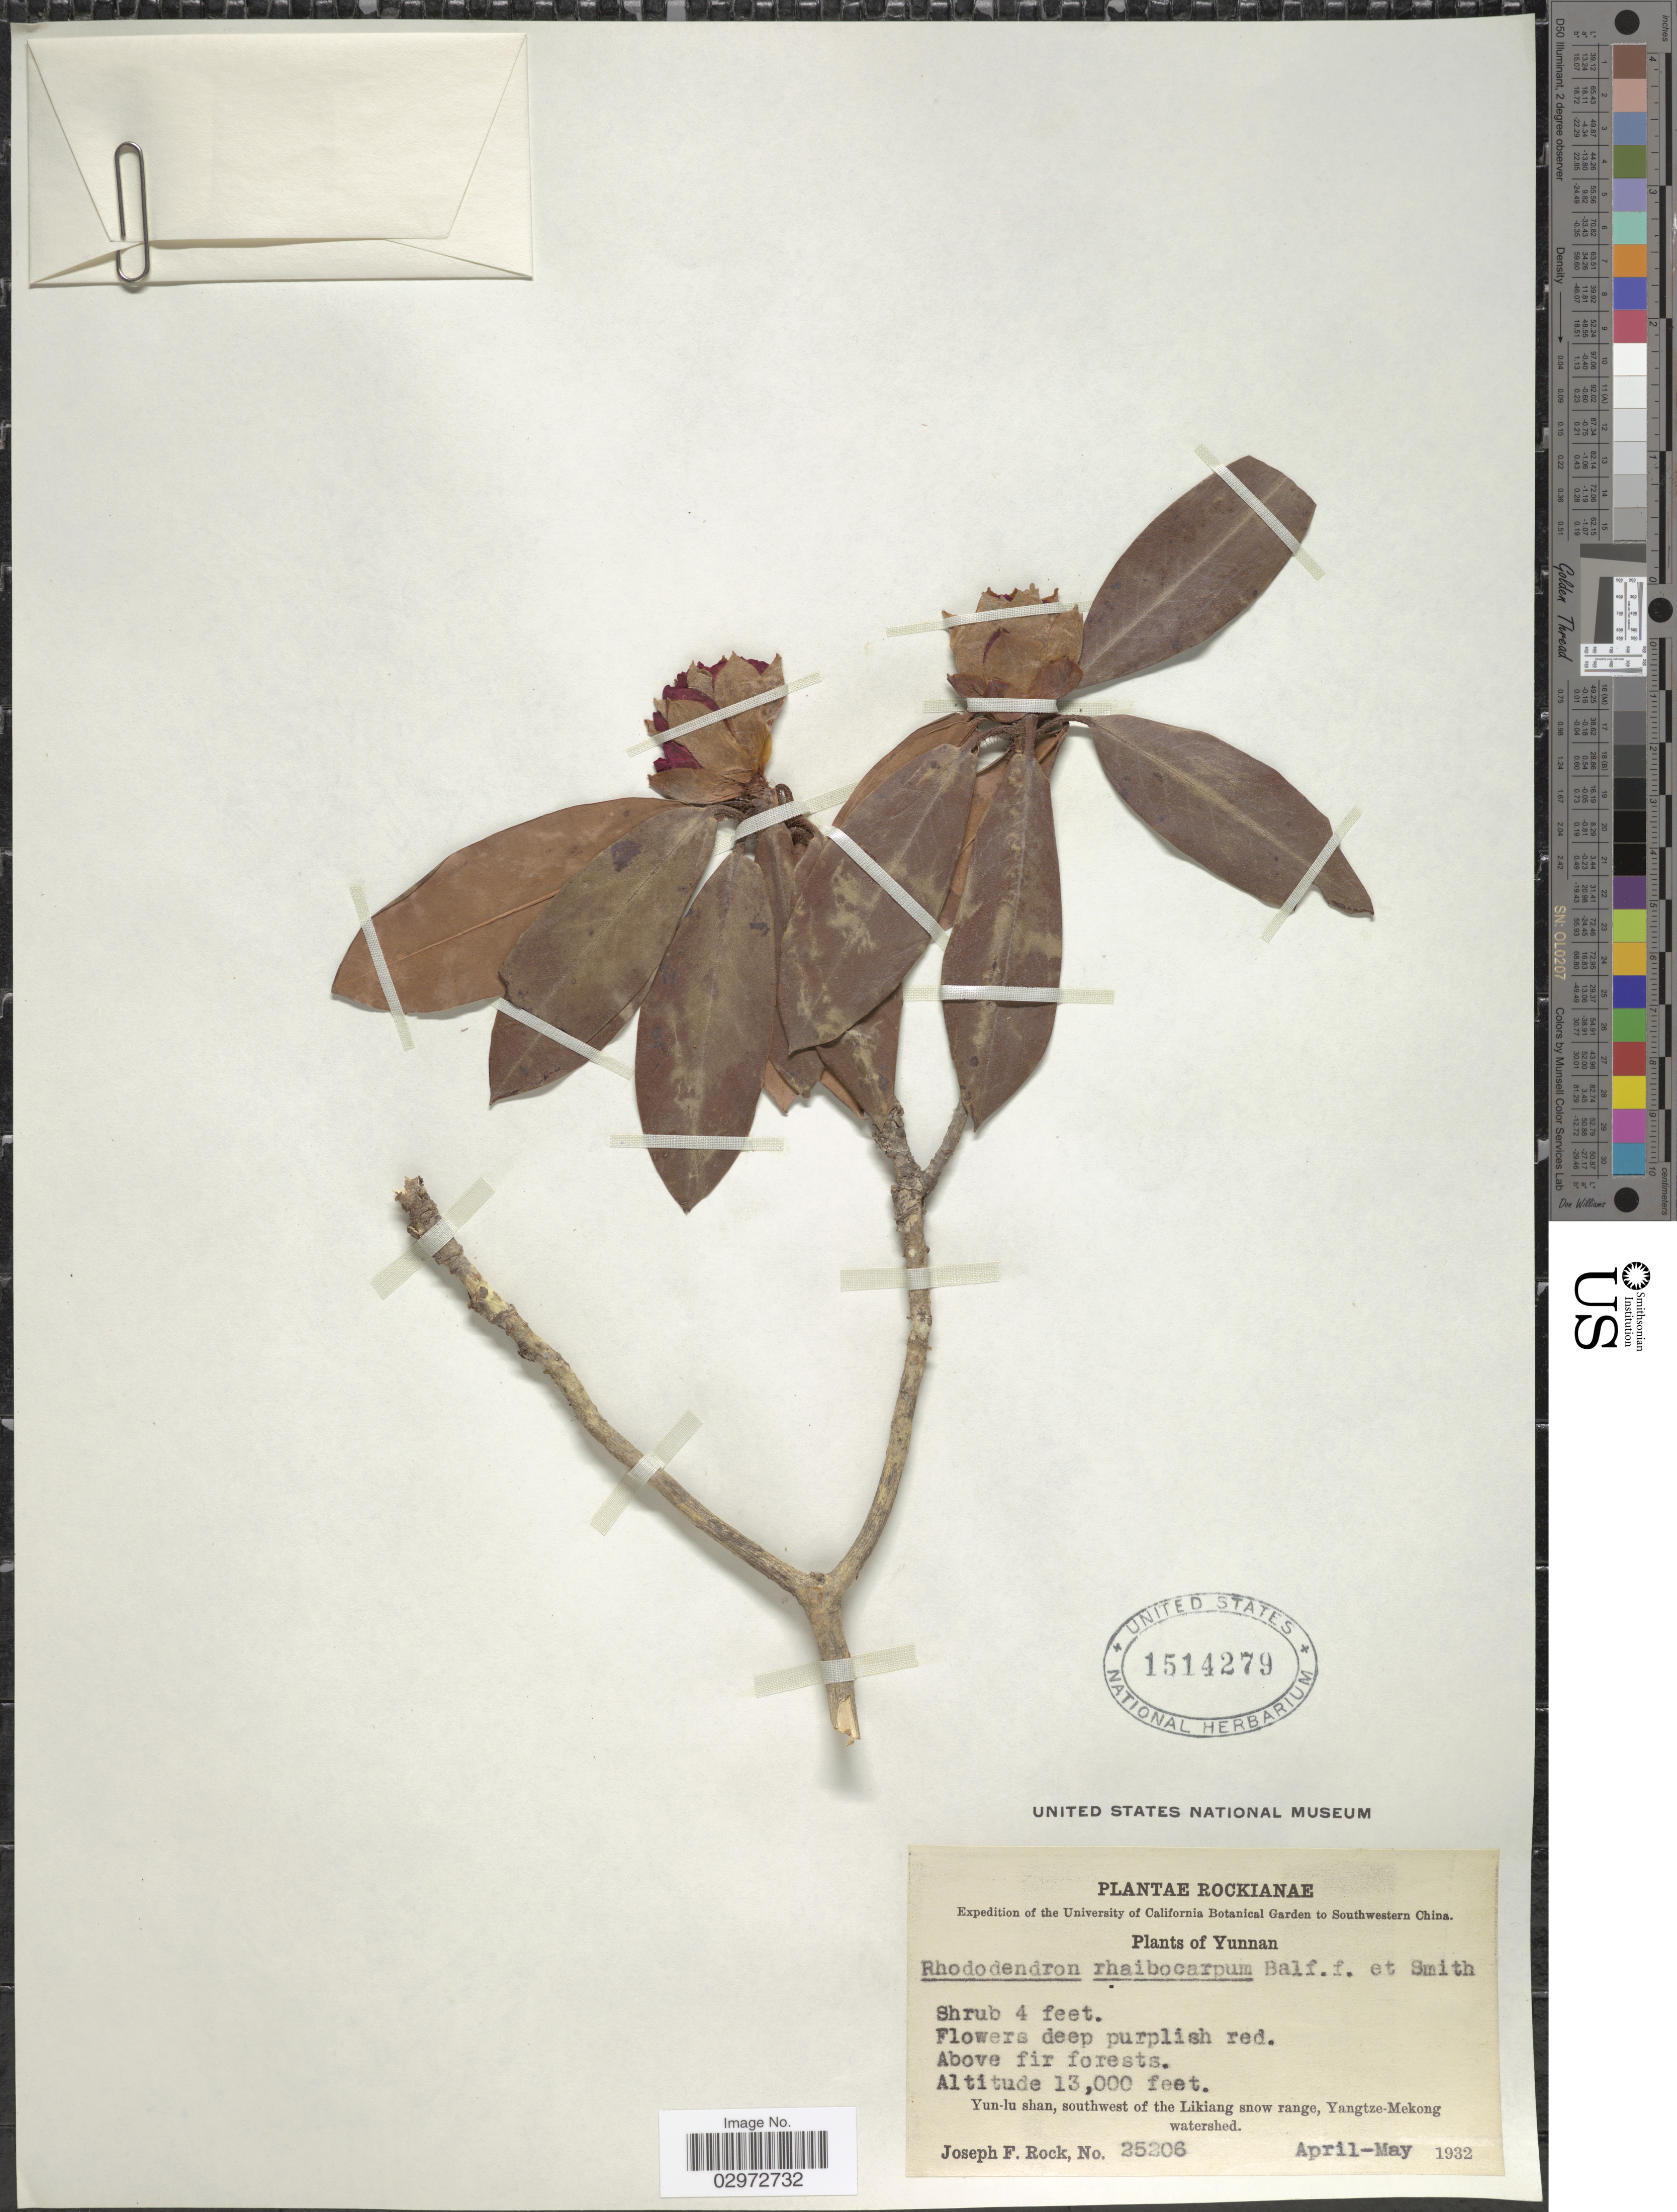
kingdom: Plantae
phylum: Tracheophyta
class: Magnoliopsida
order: Ericales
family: Ericaceae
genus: Rhododendron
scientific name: Rhododendron rhaibocarpum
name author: Balf. f. & W.W. Sm.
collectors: J. F. Rock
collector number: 25206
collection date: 1932-04/1932-05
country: China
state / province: Yunnan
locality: Yun-lu shan, southwest of the Likiang snow range, Yangtze-Mekong watershed.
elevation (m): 3962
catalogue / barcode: US 1514279